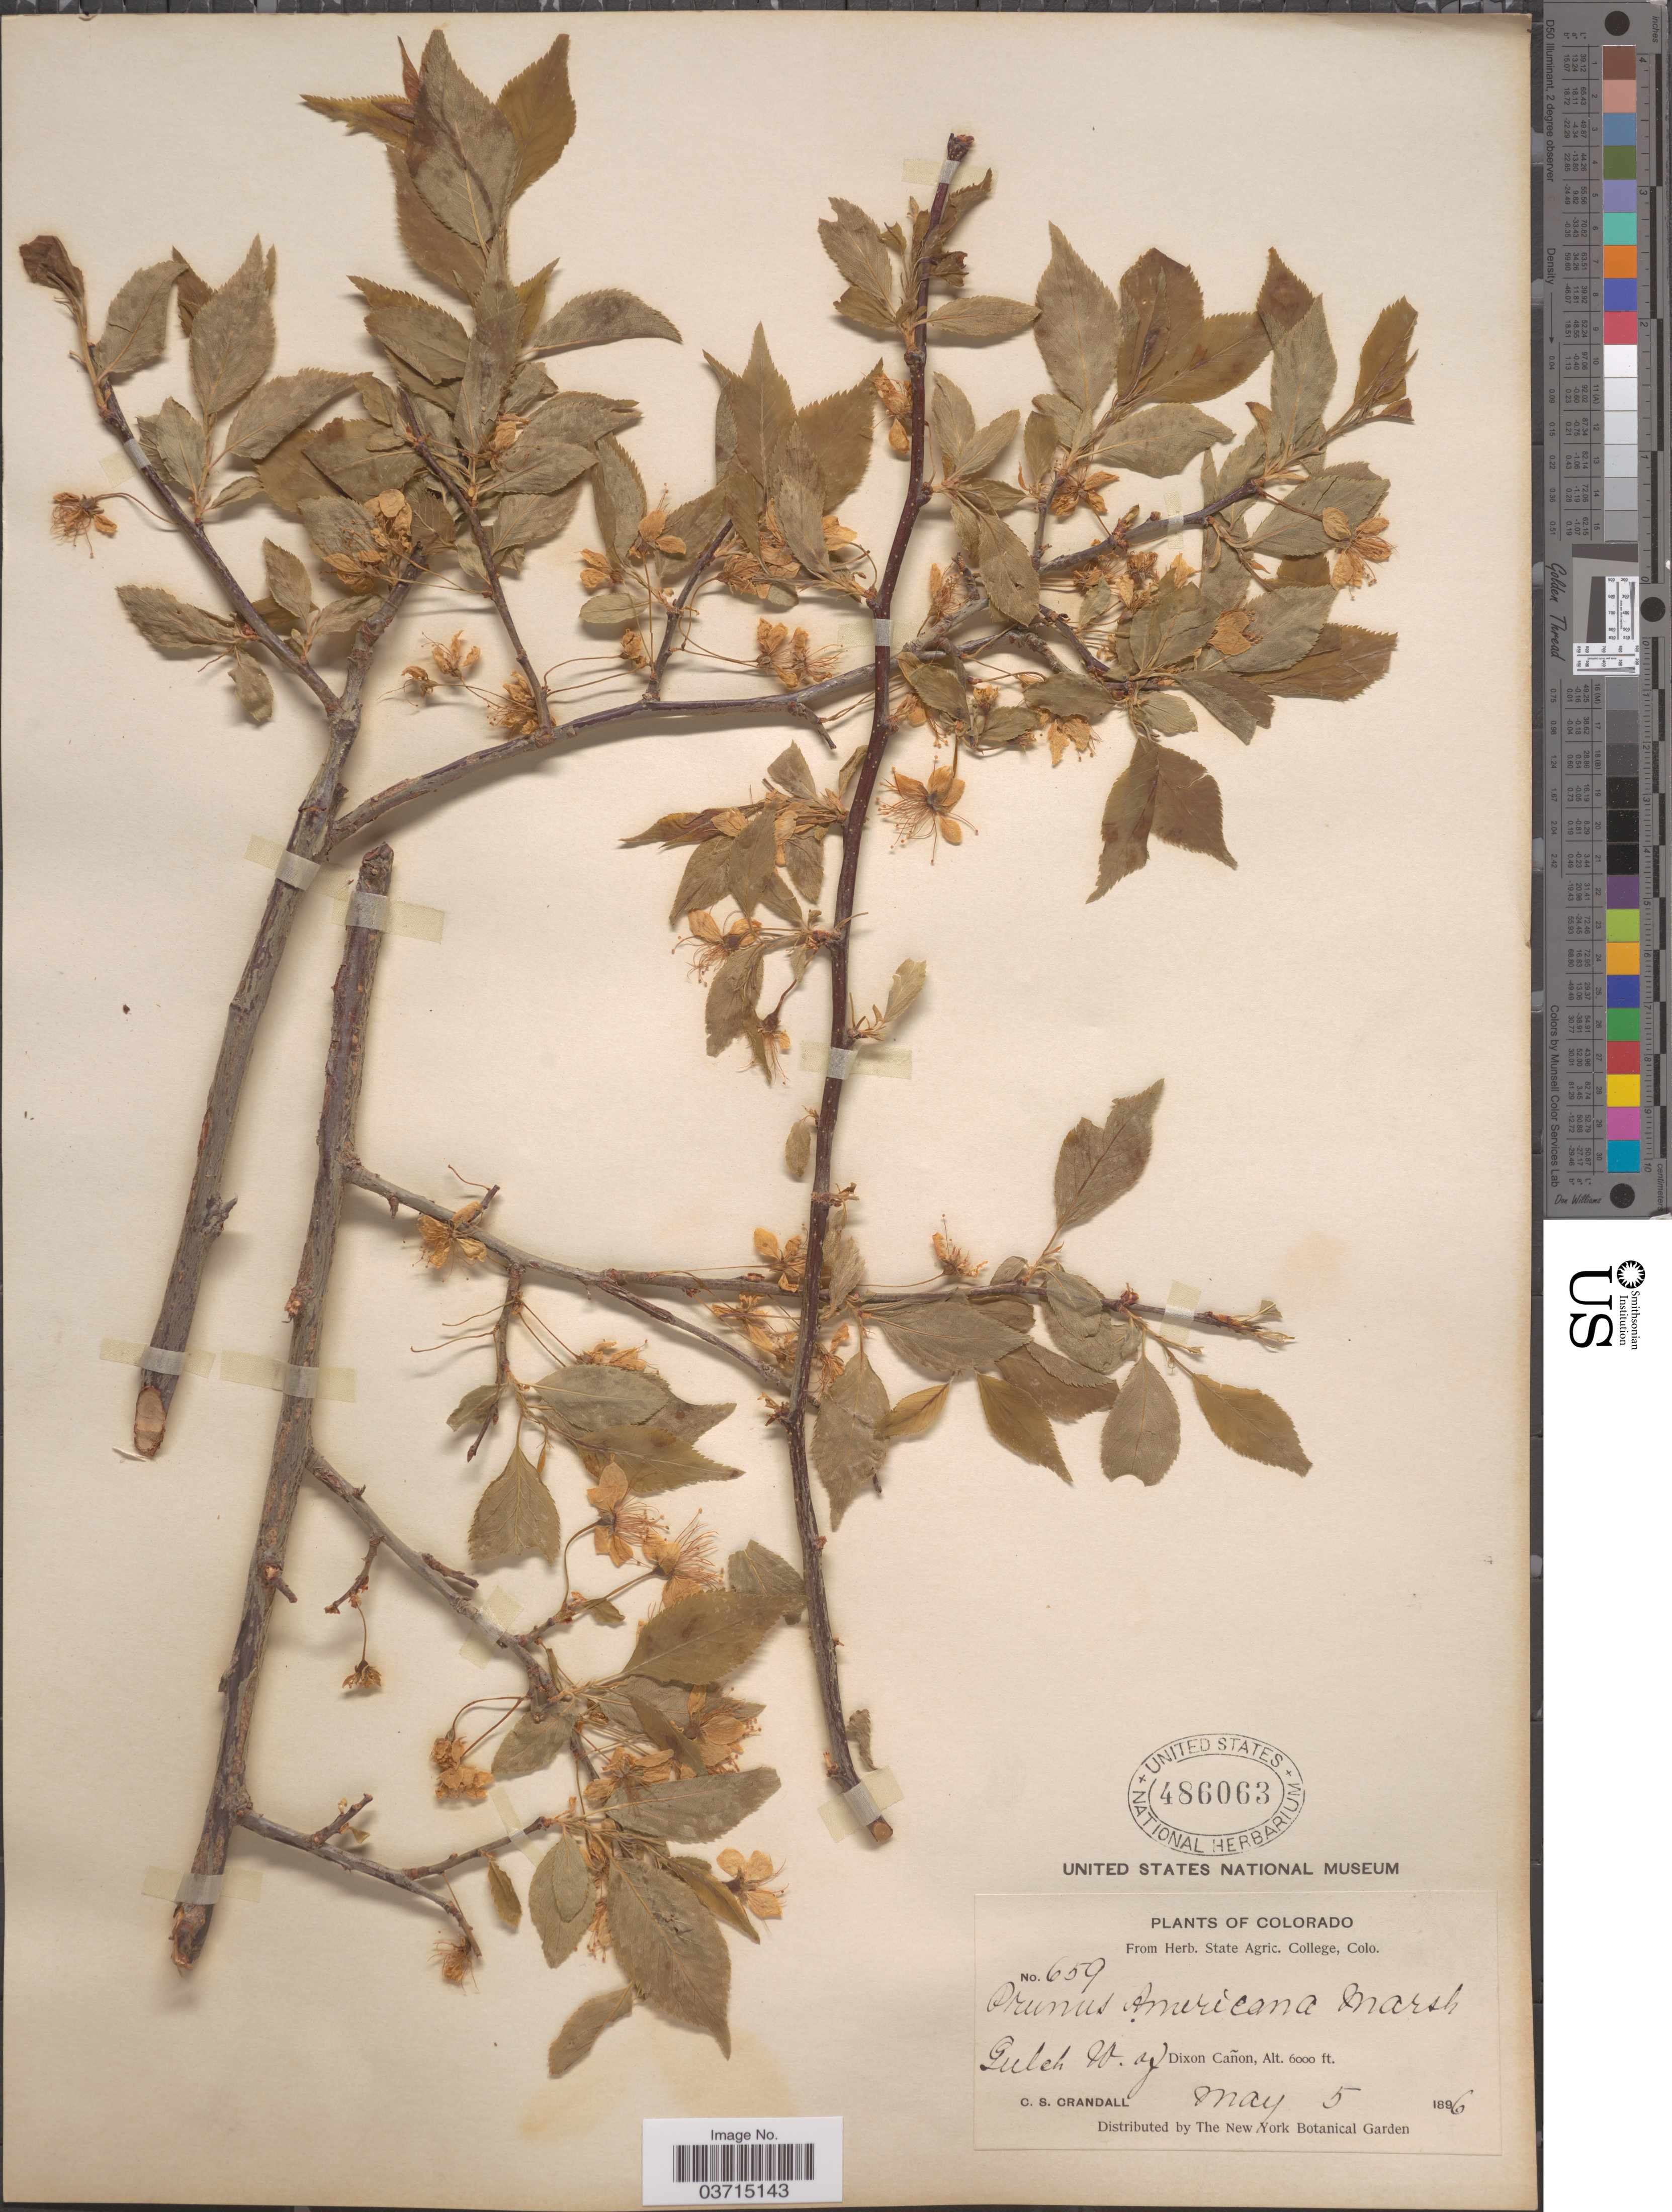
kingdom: Plantae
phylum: Tracheophyta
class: Magnoliopsida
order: Rosales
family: Rosaceae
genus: Prunus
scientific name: Prunus americana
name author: Marshall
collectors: C. Crandall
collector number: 659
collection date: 1896-05-05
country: United States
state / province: Colorado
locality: Gulch W. of Dixon Cañon.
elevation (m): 1829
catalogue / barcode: US 486063